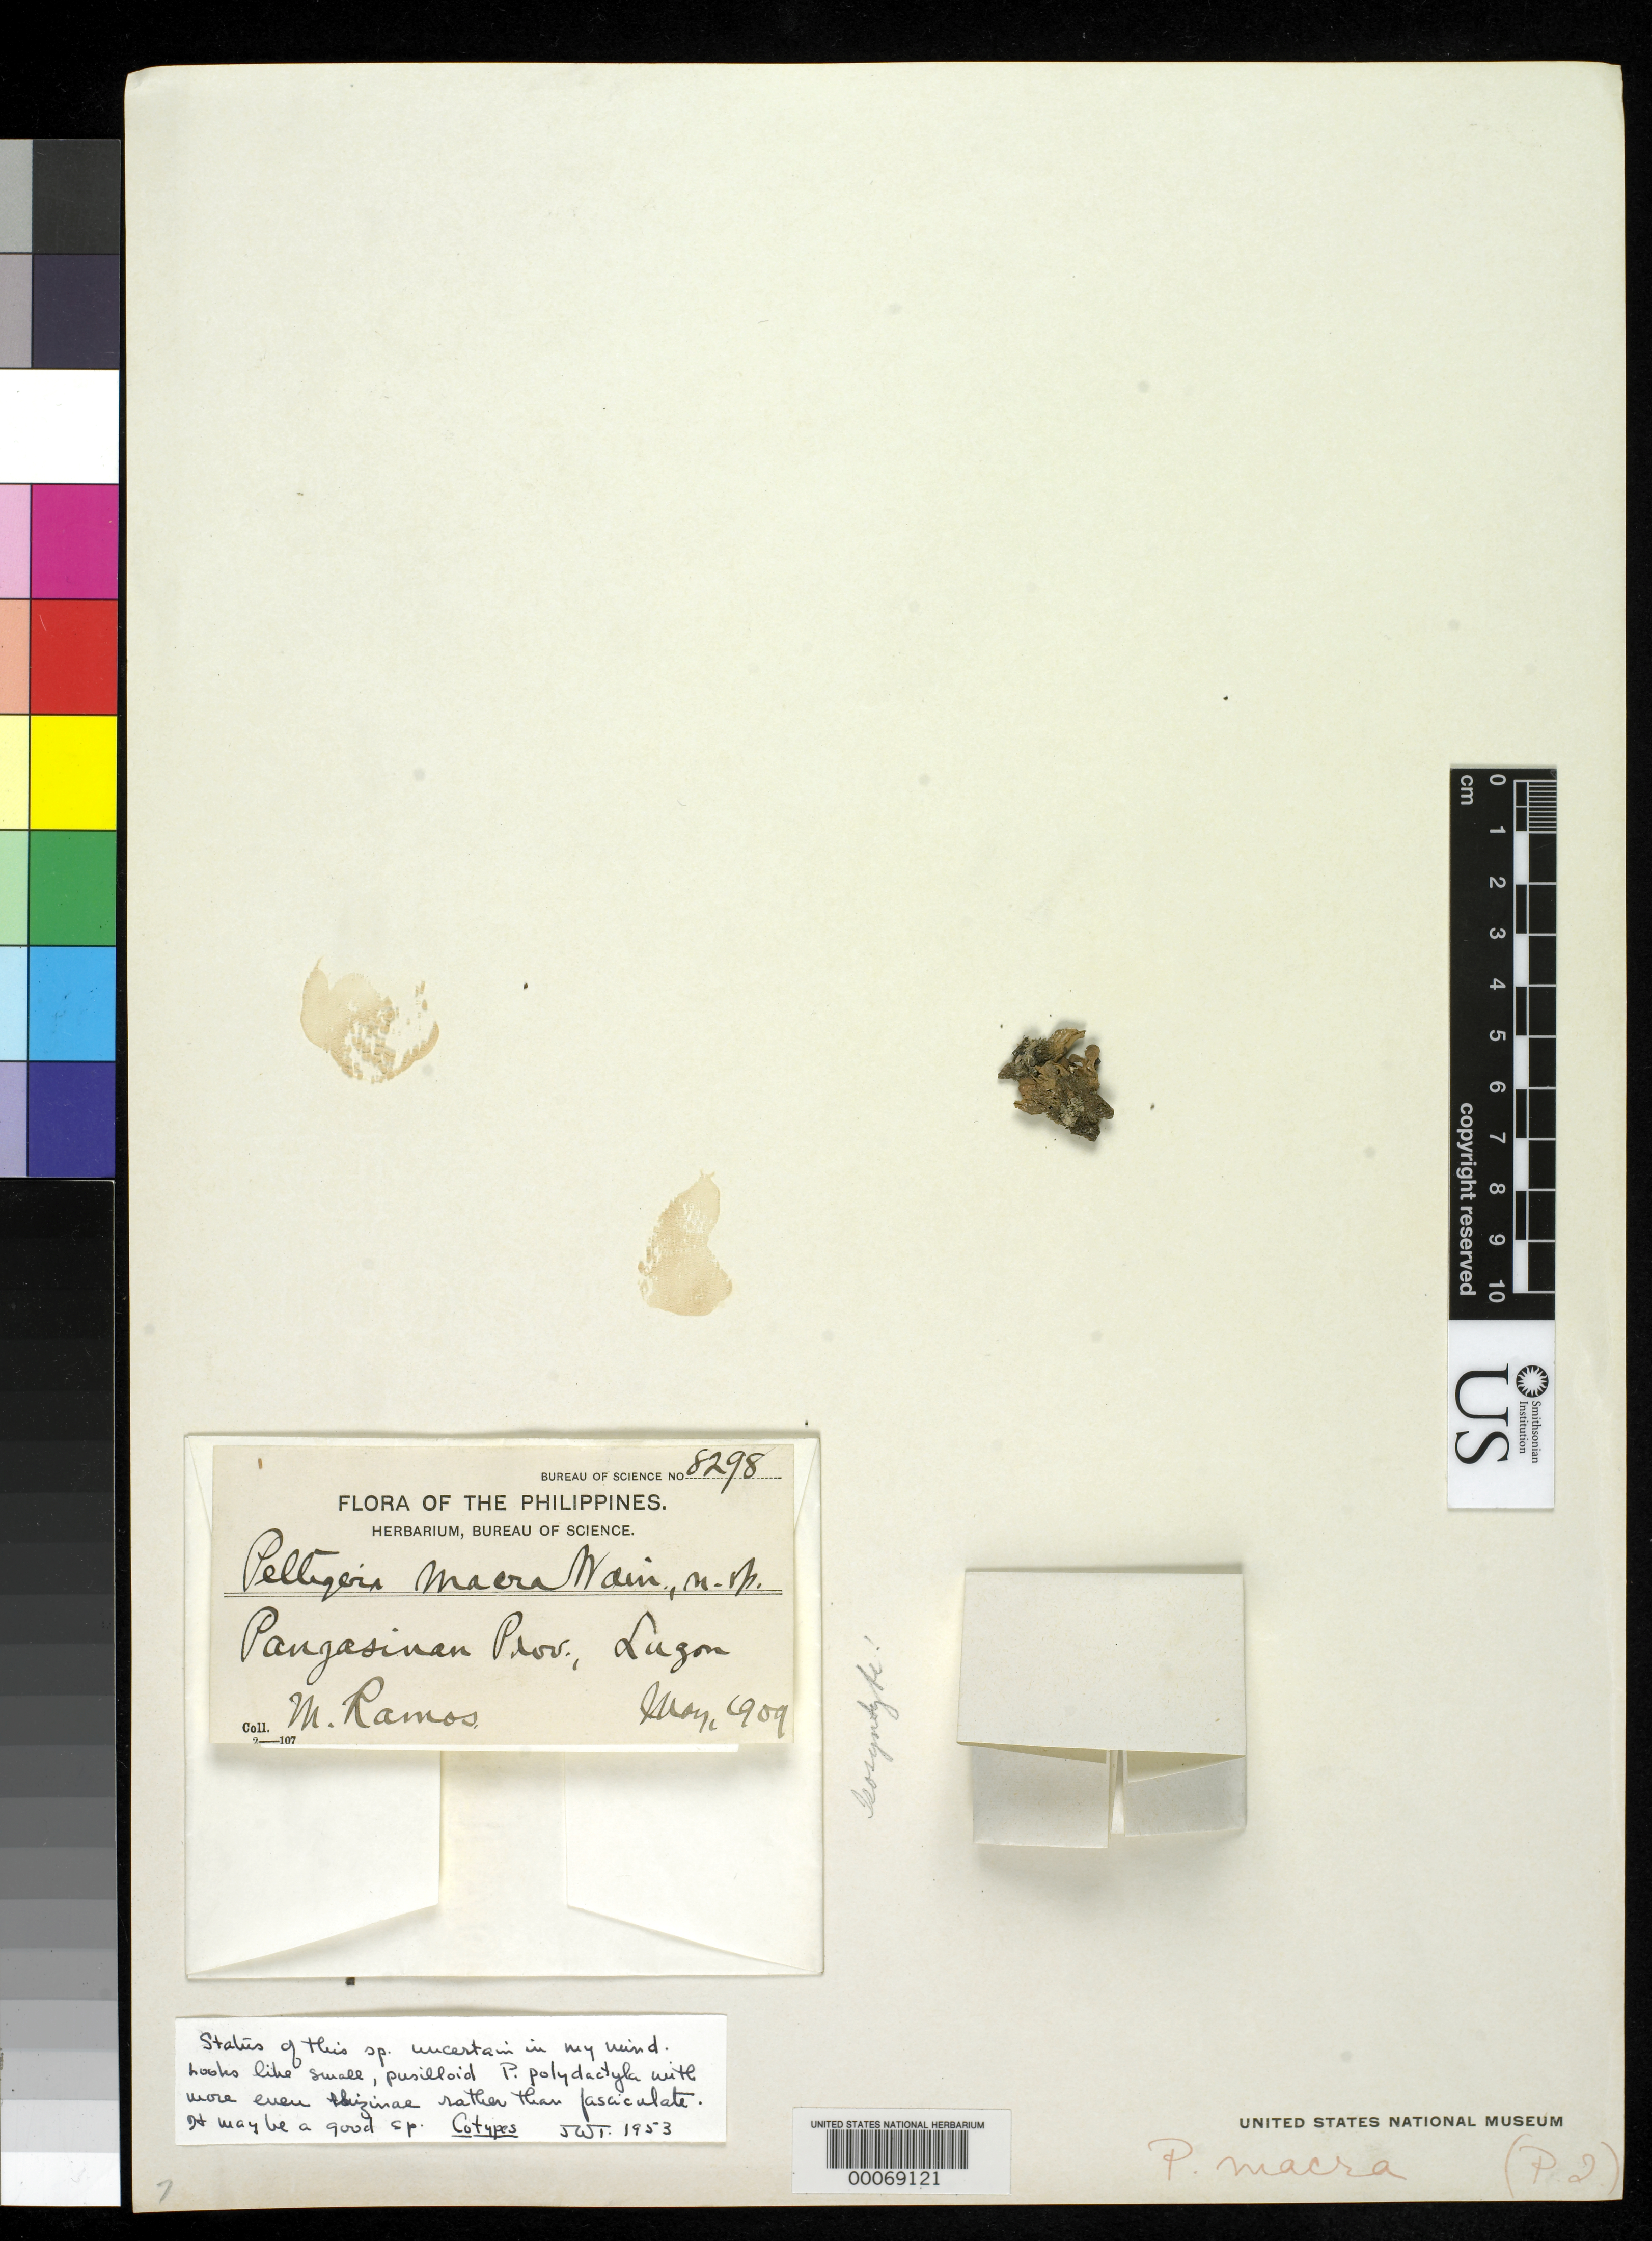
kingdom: Fungi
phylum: Ascomycota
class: Lecanoromycetes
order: Peltigerales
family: Peltigeraceae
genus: Peltigera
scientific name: Peltigera macra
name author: Vain.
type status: Isosyntype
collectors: M. Ramos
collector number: Bur. Sci. 8298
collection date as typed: May 1909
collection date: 1909-05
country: Philippines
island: Luzon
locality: Pangastinan.